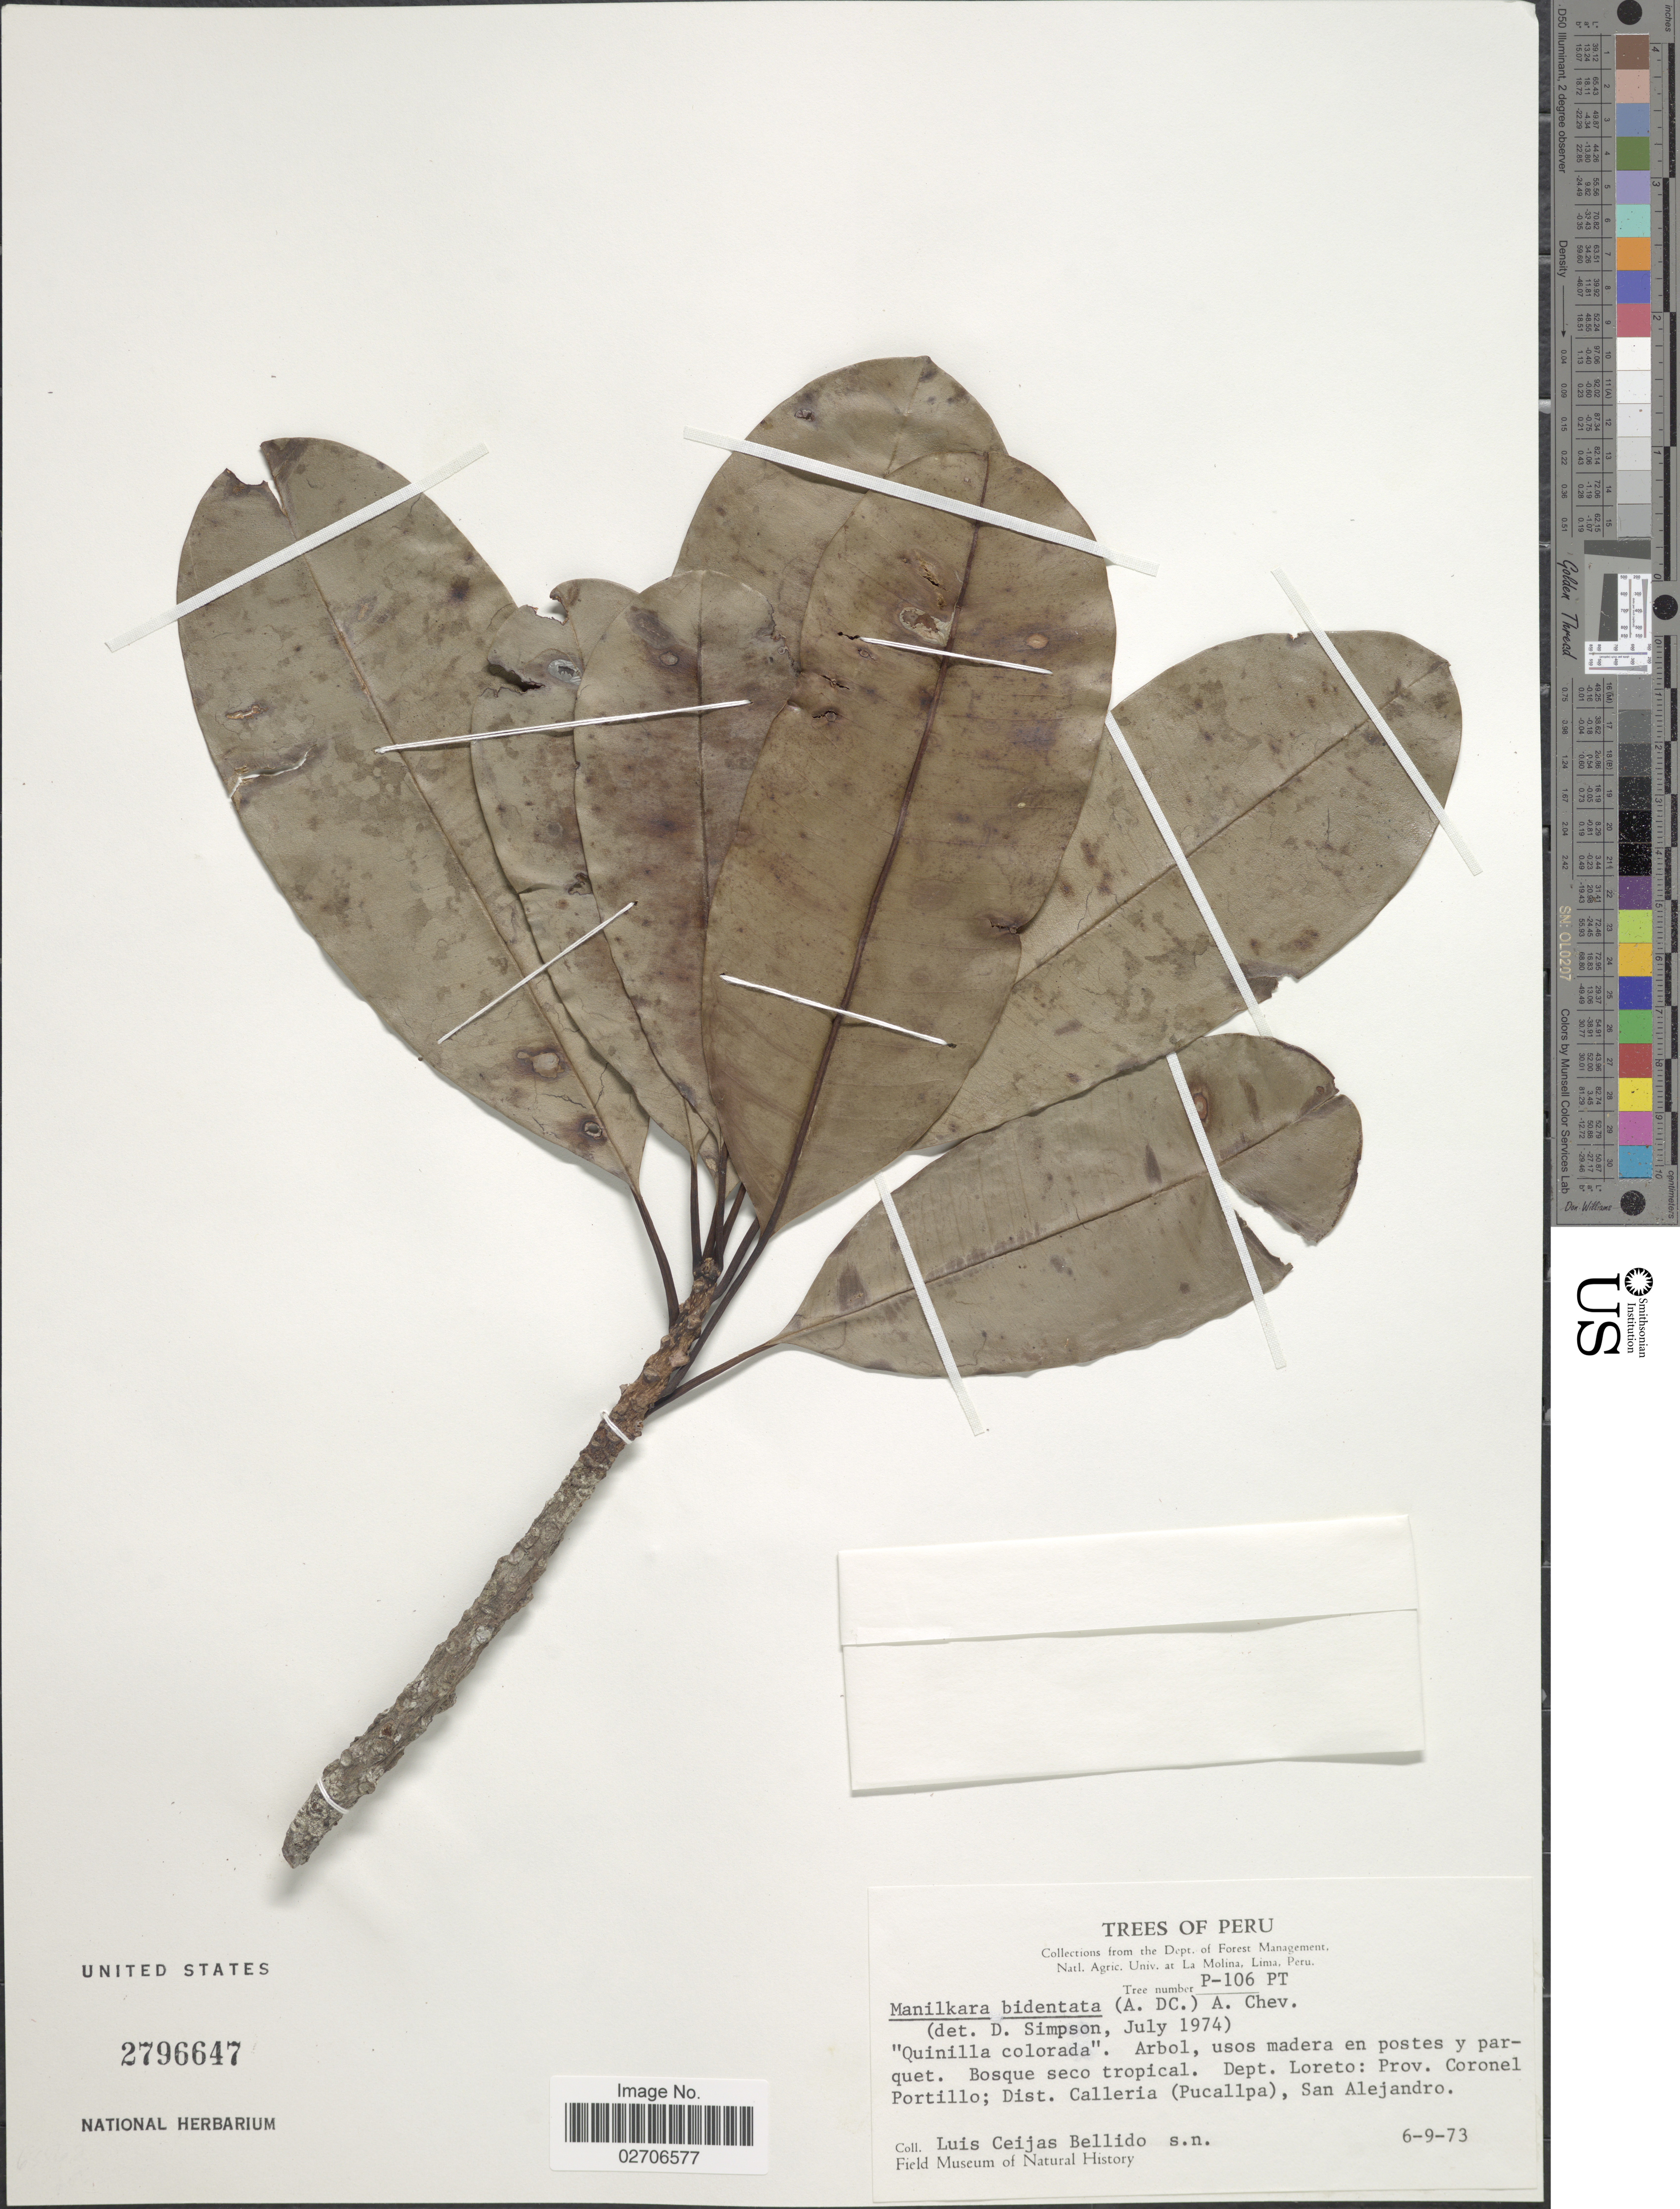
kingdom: Plantae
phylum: Tracheophyta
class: Magnoliopsida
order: Ericales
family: Sapotaceae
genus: Manilkara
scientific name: Manilkara bidentata subsp. bidentata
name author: (A. DC.) A. Chev.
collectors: L. Bellido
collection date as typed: Transcribed d/m/y: 6/9/73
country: Peru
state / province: Loreto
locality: Dept. Loreto: Prov. Coronel Portillo, Dist. Calleria (Pucallpa) San Alejandro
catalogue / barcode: US 2796647